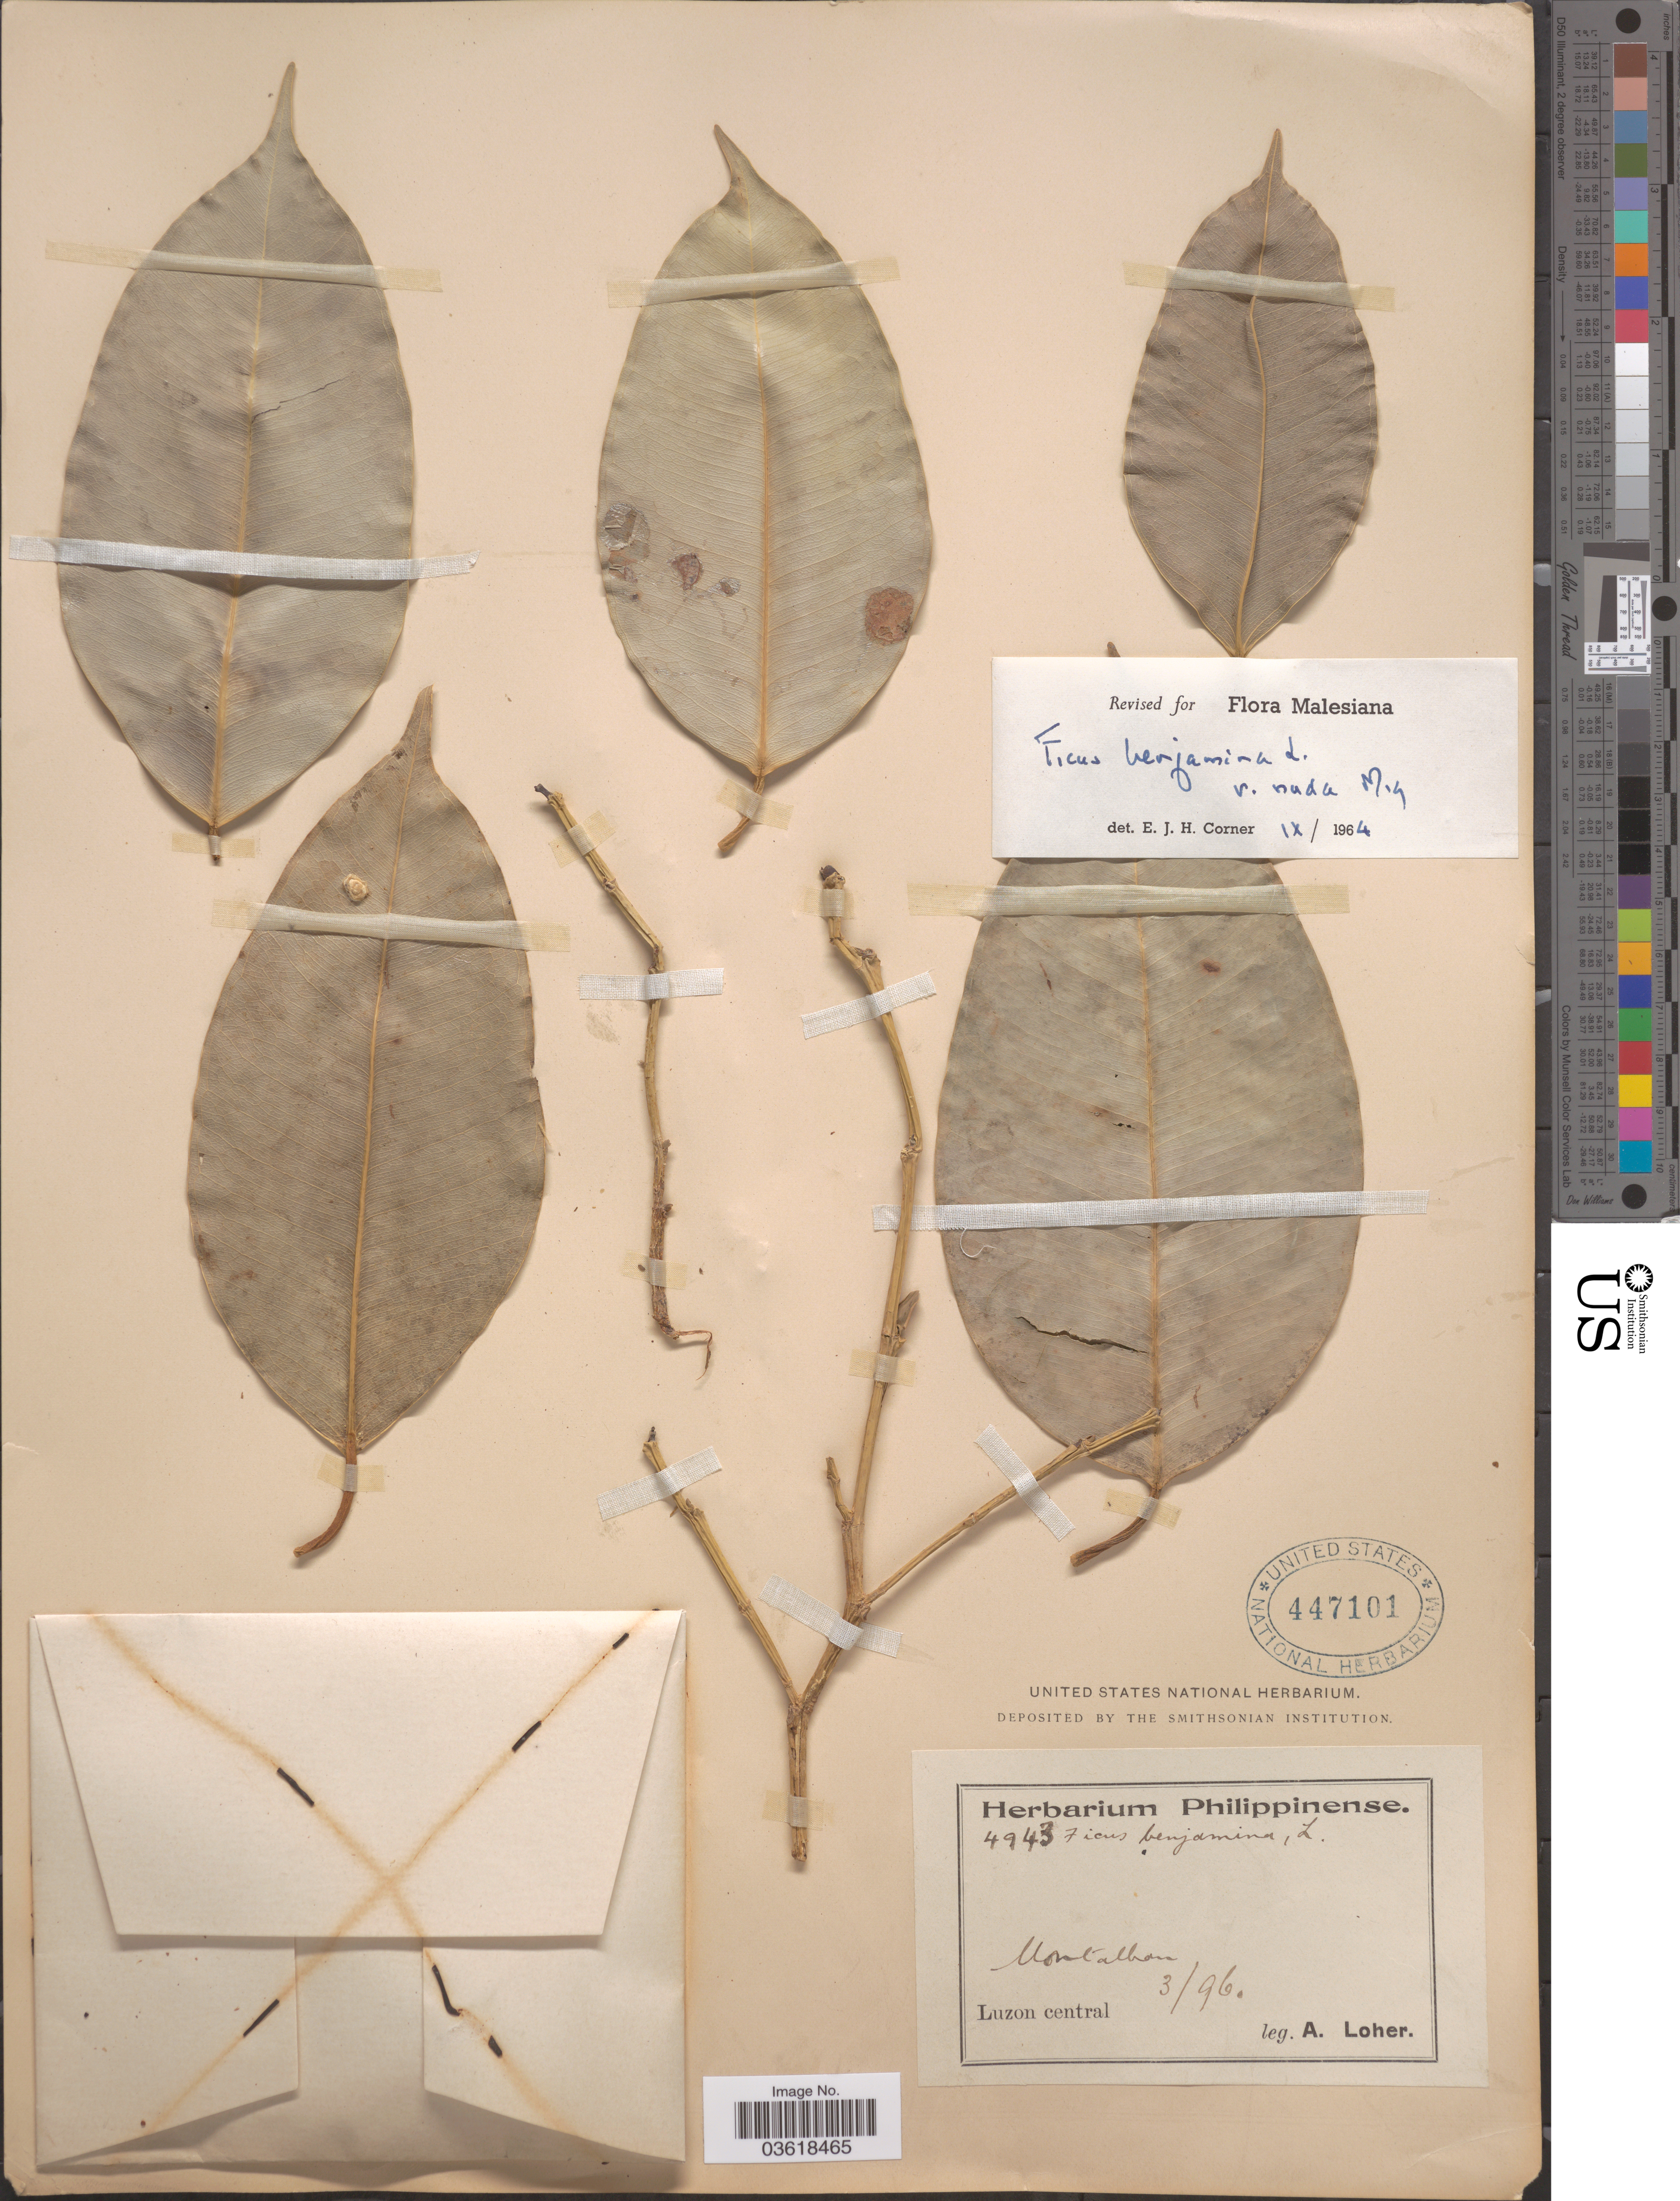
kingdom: Plantae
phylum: Tracheophyta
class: Magnoliopsida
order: Rosales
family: Moraceae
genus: Ficus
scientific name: Ficus benjamina var. nuda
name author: (Miq.) Barrett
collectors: A. Loher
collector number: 4943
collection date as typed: Transcribed d/m/y: /3/96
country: Philippines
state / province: Central Luzon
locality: Montalban. Luzon Central.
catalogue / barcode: US 447101